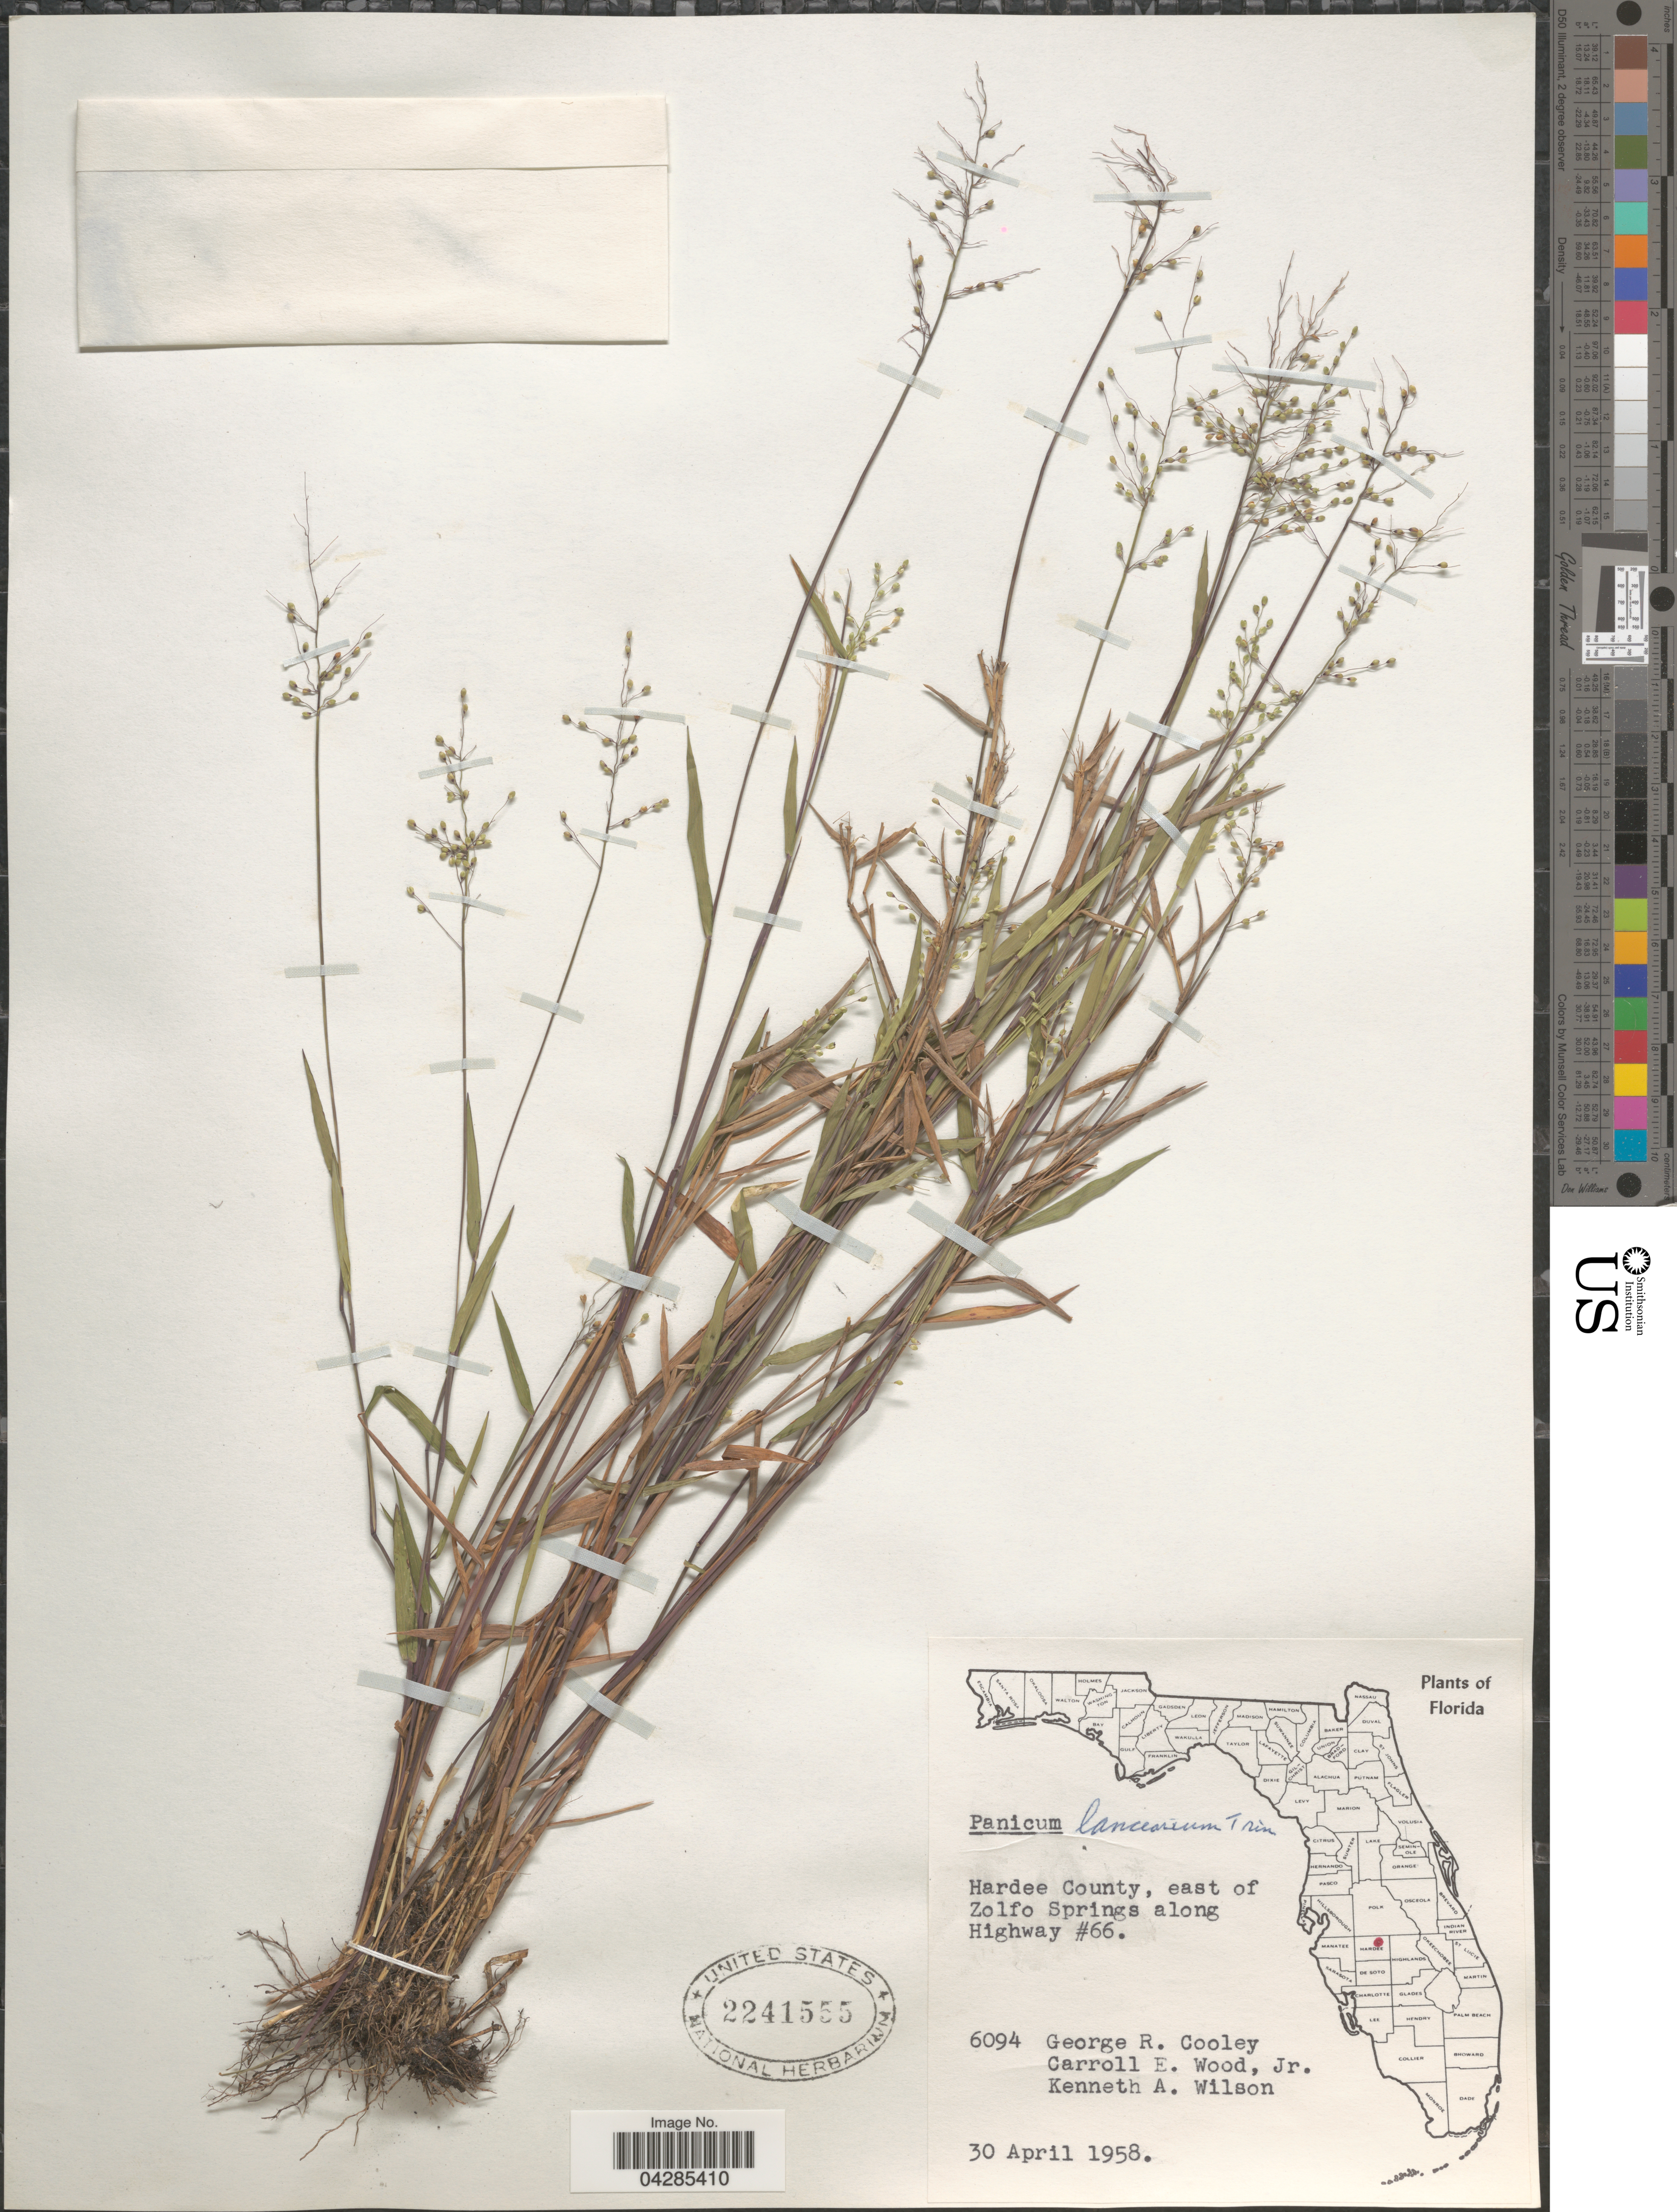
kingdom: Plantae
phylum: Tracheophyta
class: Liliopsida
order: Poales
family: Poaceae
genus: Dichanthelium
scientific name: Dichanthelium portoricense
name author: (Desv. ex Ham.) B.F. Hansen & Wunderlin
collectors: G. R. Cooley, C. Wood & K. A. Wilson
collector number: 6094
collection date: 1958-04-30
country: United States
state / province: Florida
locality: Hardee County, east of Zolfo Springs along Highway #66.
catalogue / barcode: US 2241555